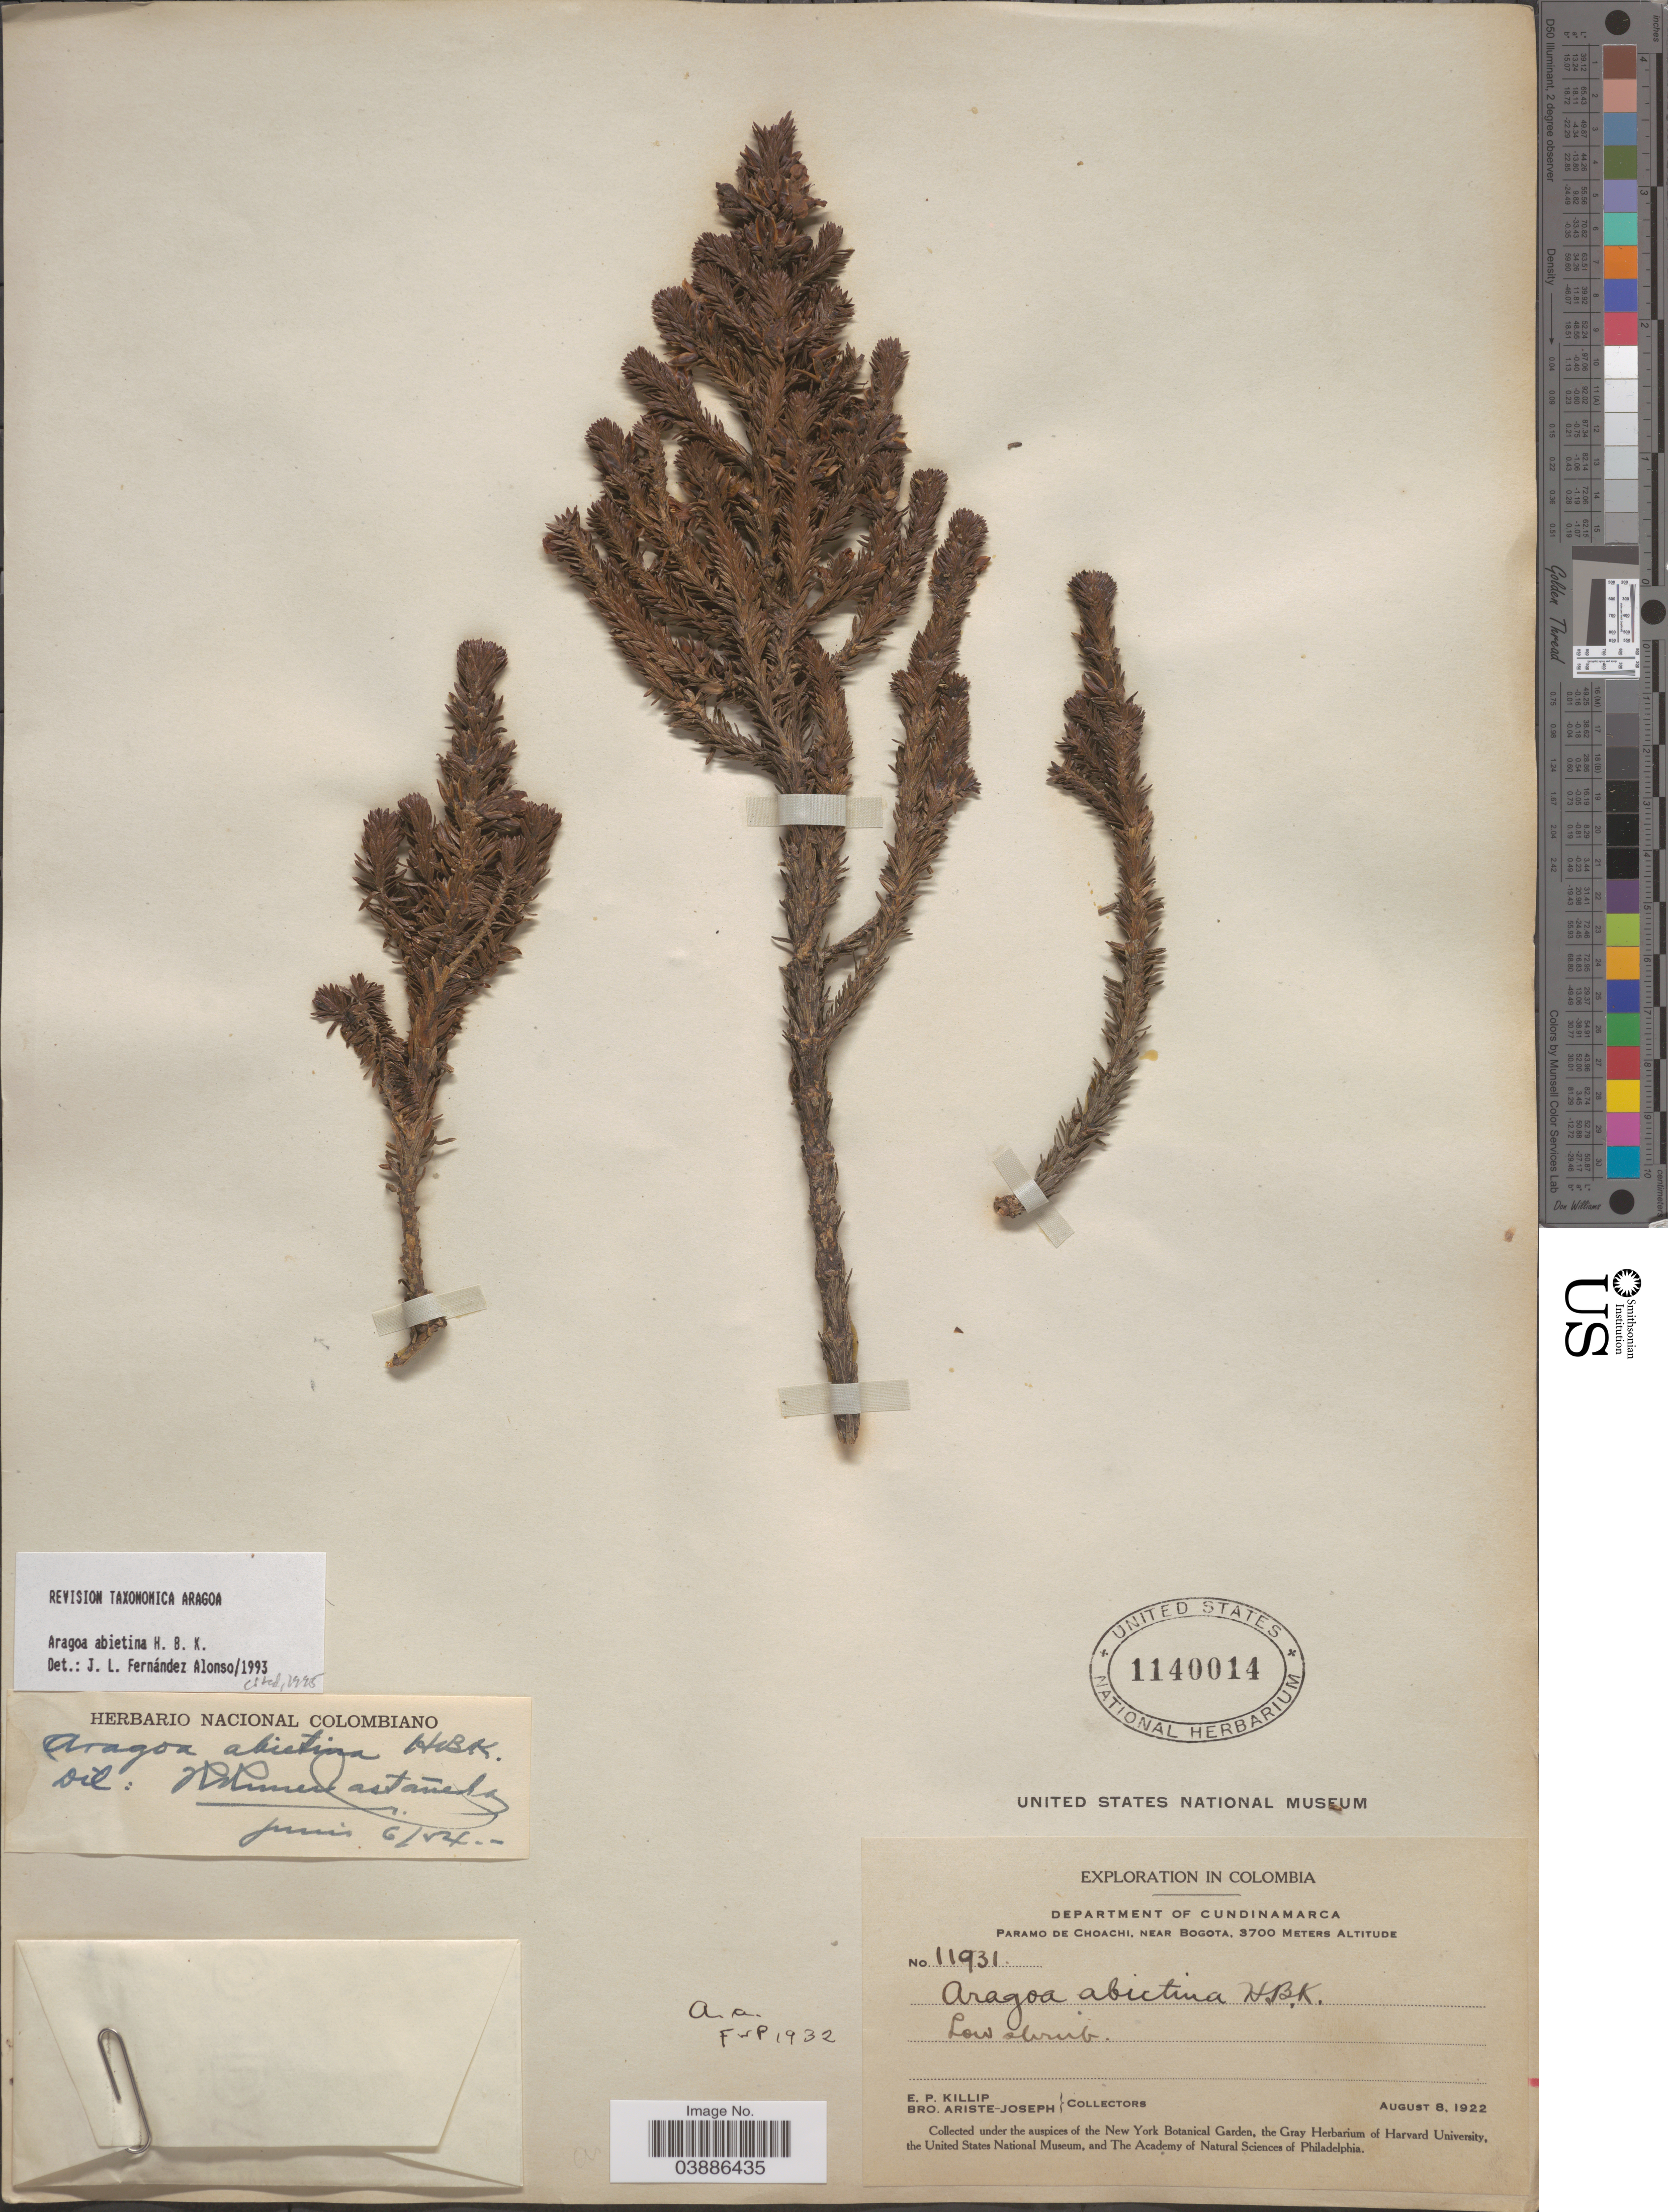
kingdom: Plantae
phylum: Tracheophyta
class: Magnoliopsida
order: Lamiales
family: Plantaginaceae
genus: Aragoa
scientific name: Aragoa abietina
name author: Kunth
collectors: E. P. Killip & Bro. Ariste-Joseph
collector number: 11931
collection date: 1922-08-08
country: Colombia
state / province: Cundinamarca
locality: Department of Cundinamarca. Paramo de Choachi, near Bogota.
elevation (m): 3700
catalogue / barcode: US 1140014